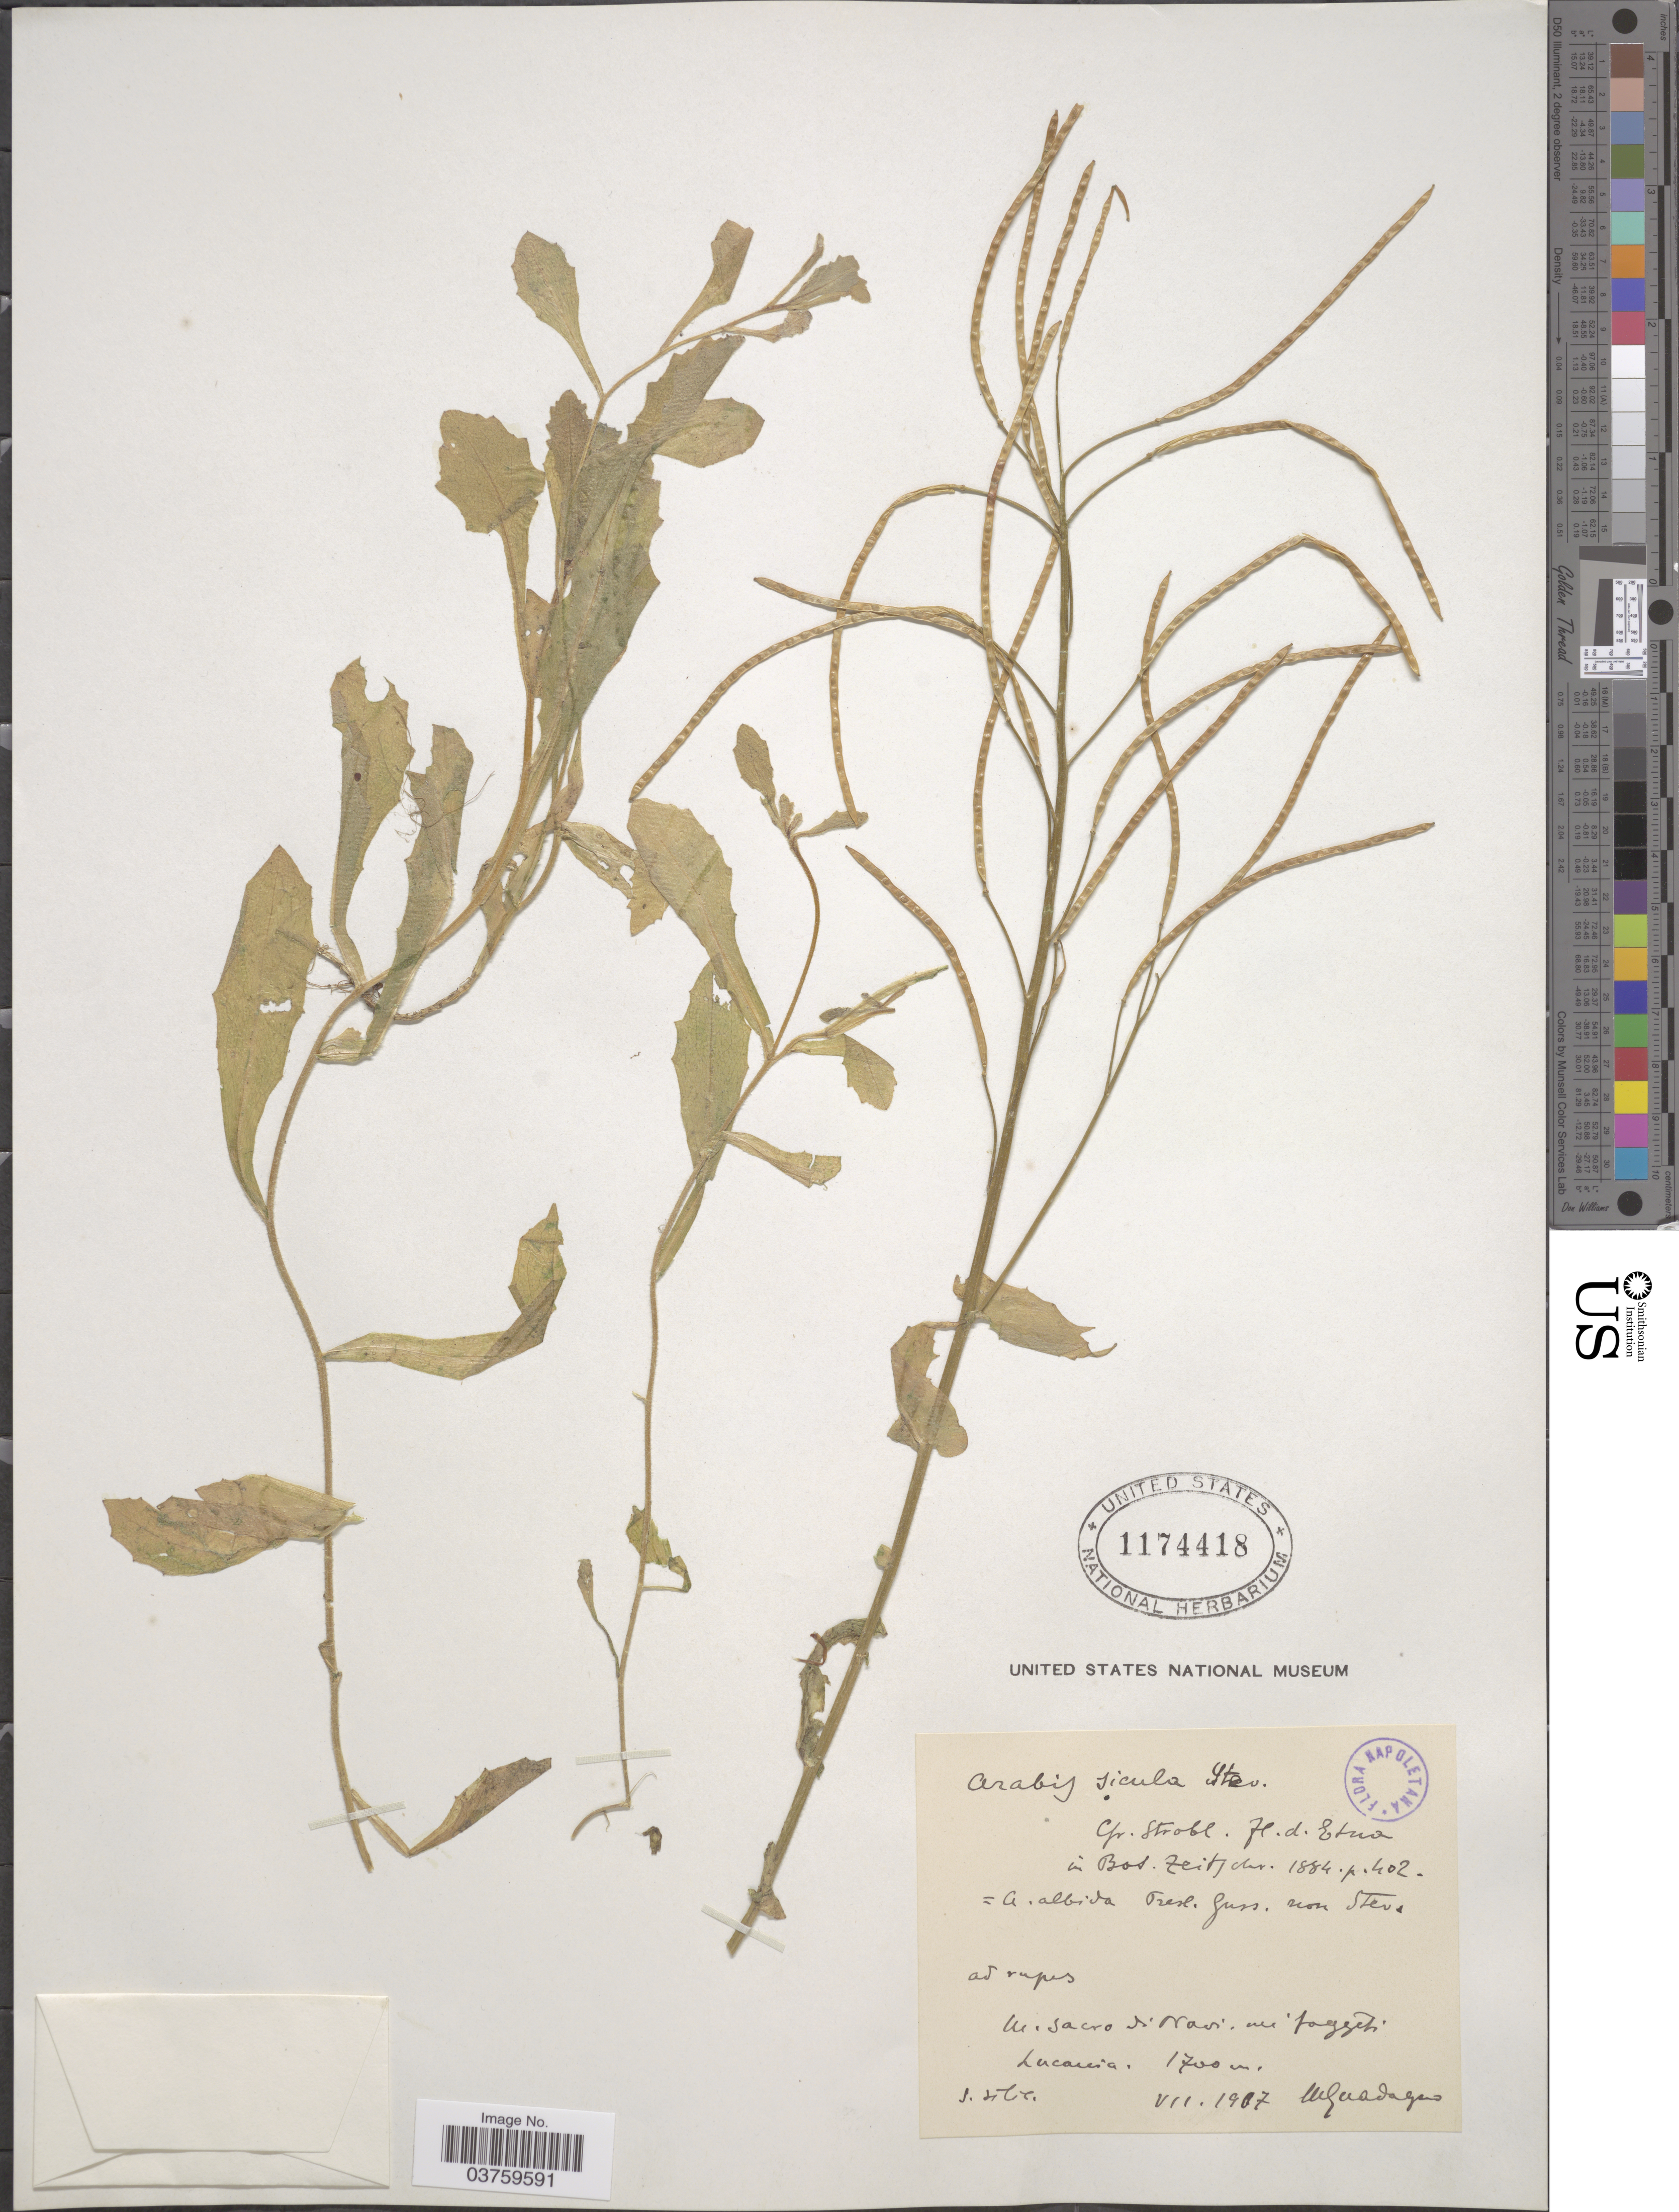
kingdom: Plantae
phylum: Tracheophyta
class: Magnoliopsida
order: Brassicales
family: Brassicaceae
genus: Arabis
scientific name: Arabis sicula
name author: Steven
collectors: M. Guadagno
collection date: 1907-07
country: Italy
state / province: Campania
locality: M. Sacro di Novi, nei faggeti Lucania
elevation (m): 1700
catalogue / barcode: US 1174418